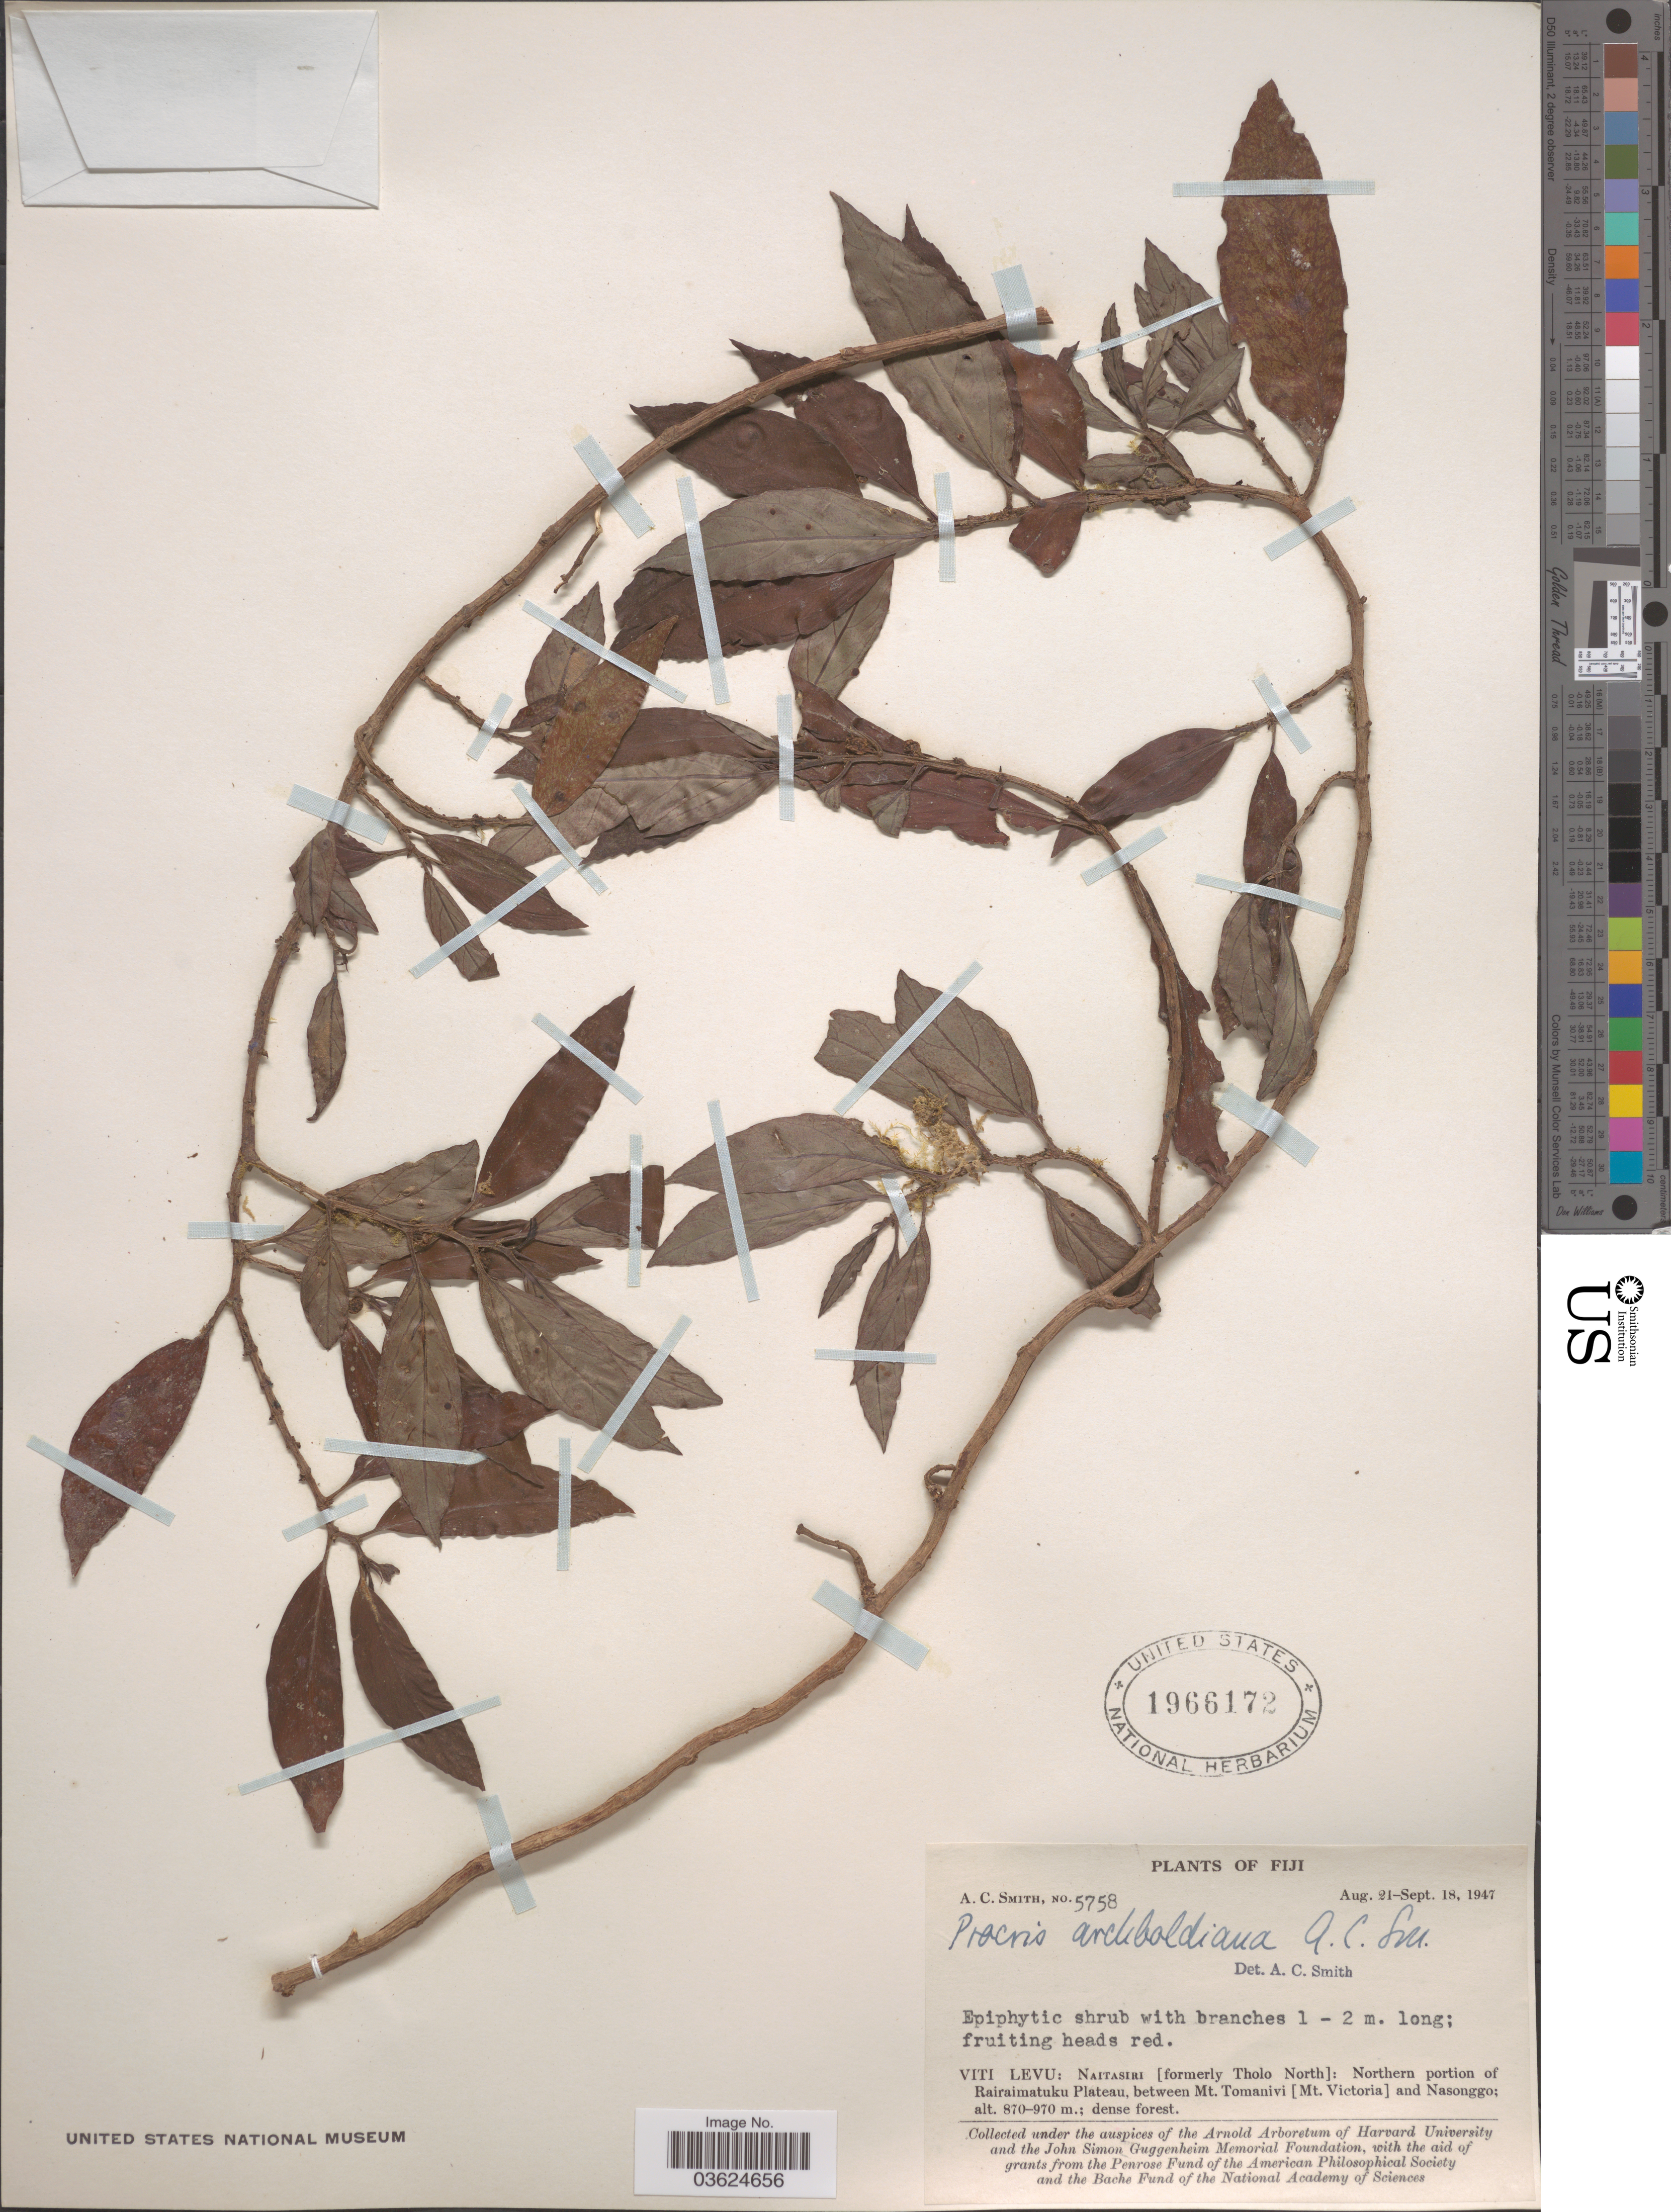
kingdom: Plantae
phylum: Tracheophyta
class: Magnoliopsida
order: Rosales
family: Urticaceae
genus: Procris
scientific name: Procris archboldiana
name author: A.C. Sm.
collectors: A. C. Smith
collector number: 5758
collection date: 1947-08-21/1947-09-18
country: Fiji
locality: Viti Levu: Naitasiri [formerly Tholo North]: Northern portion of Rairaimatuku Plateau, between Mt. Tomanivi [Mt. Victoria] and Nasonggo.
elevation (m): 870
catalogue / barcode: US 1966172